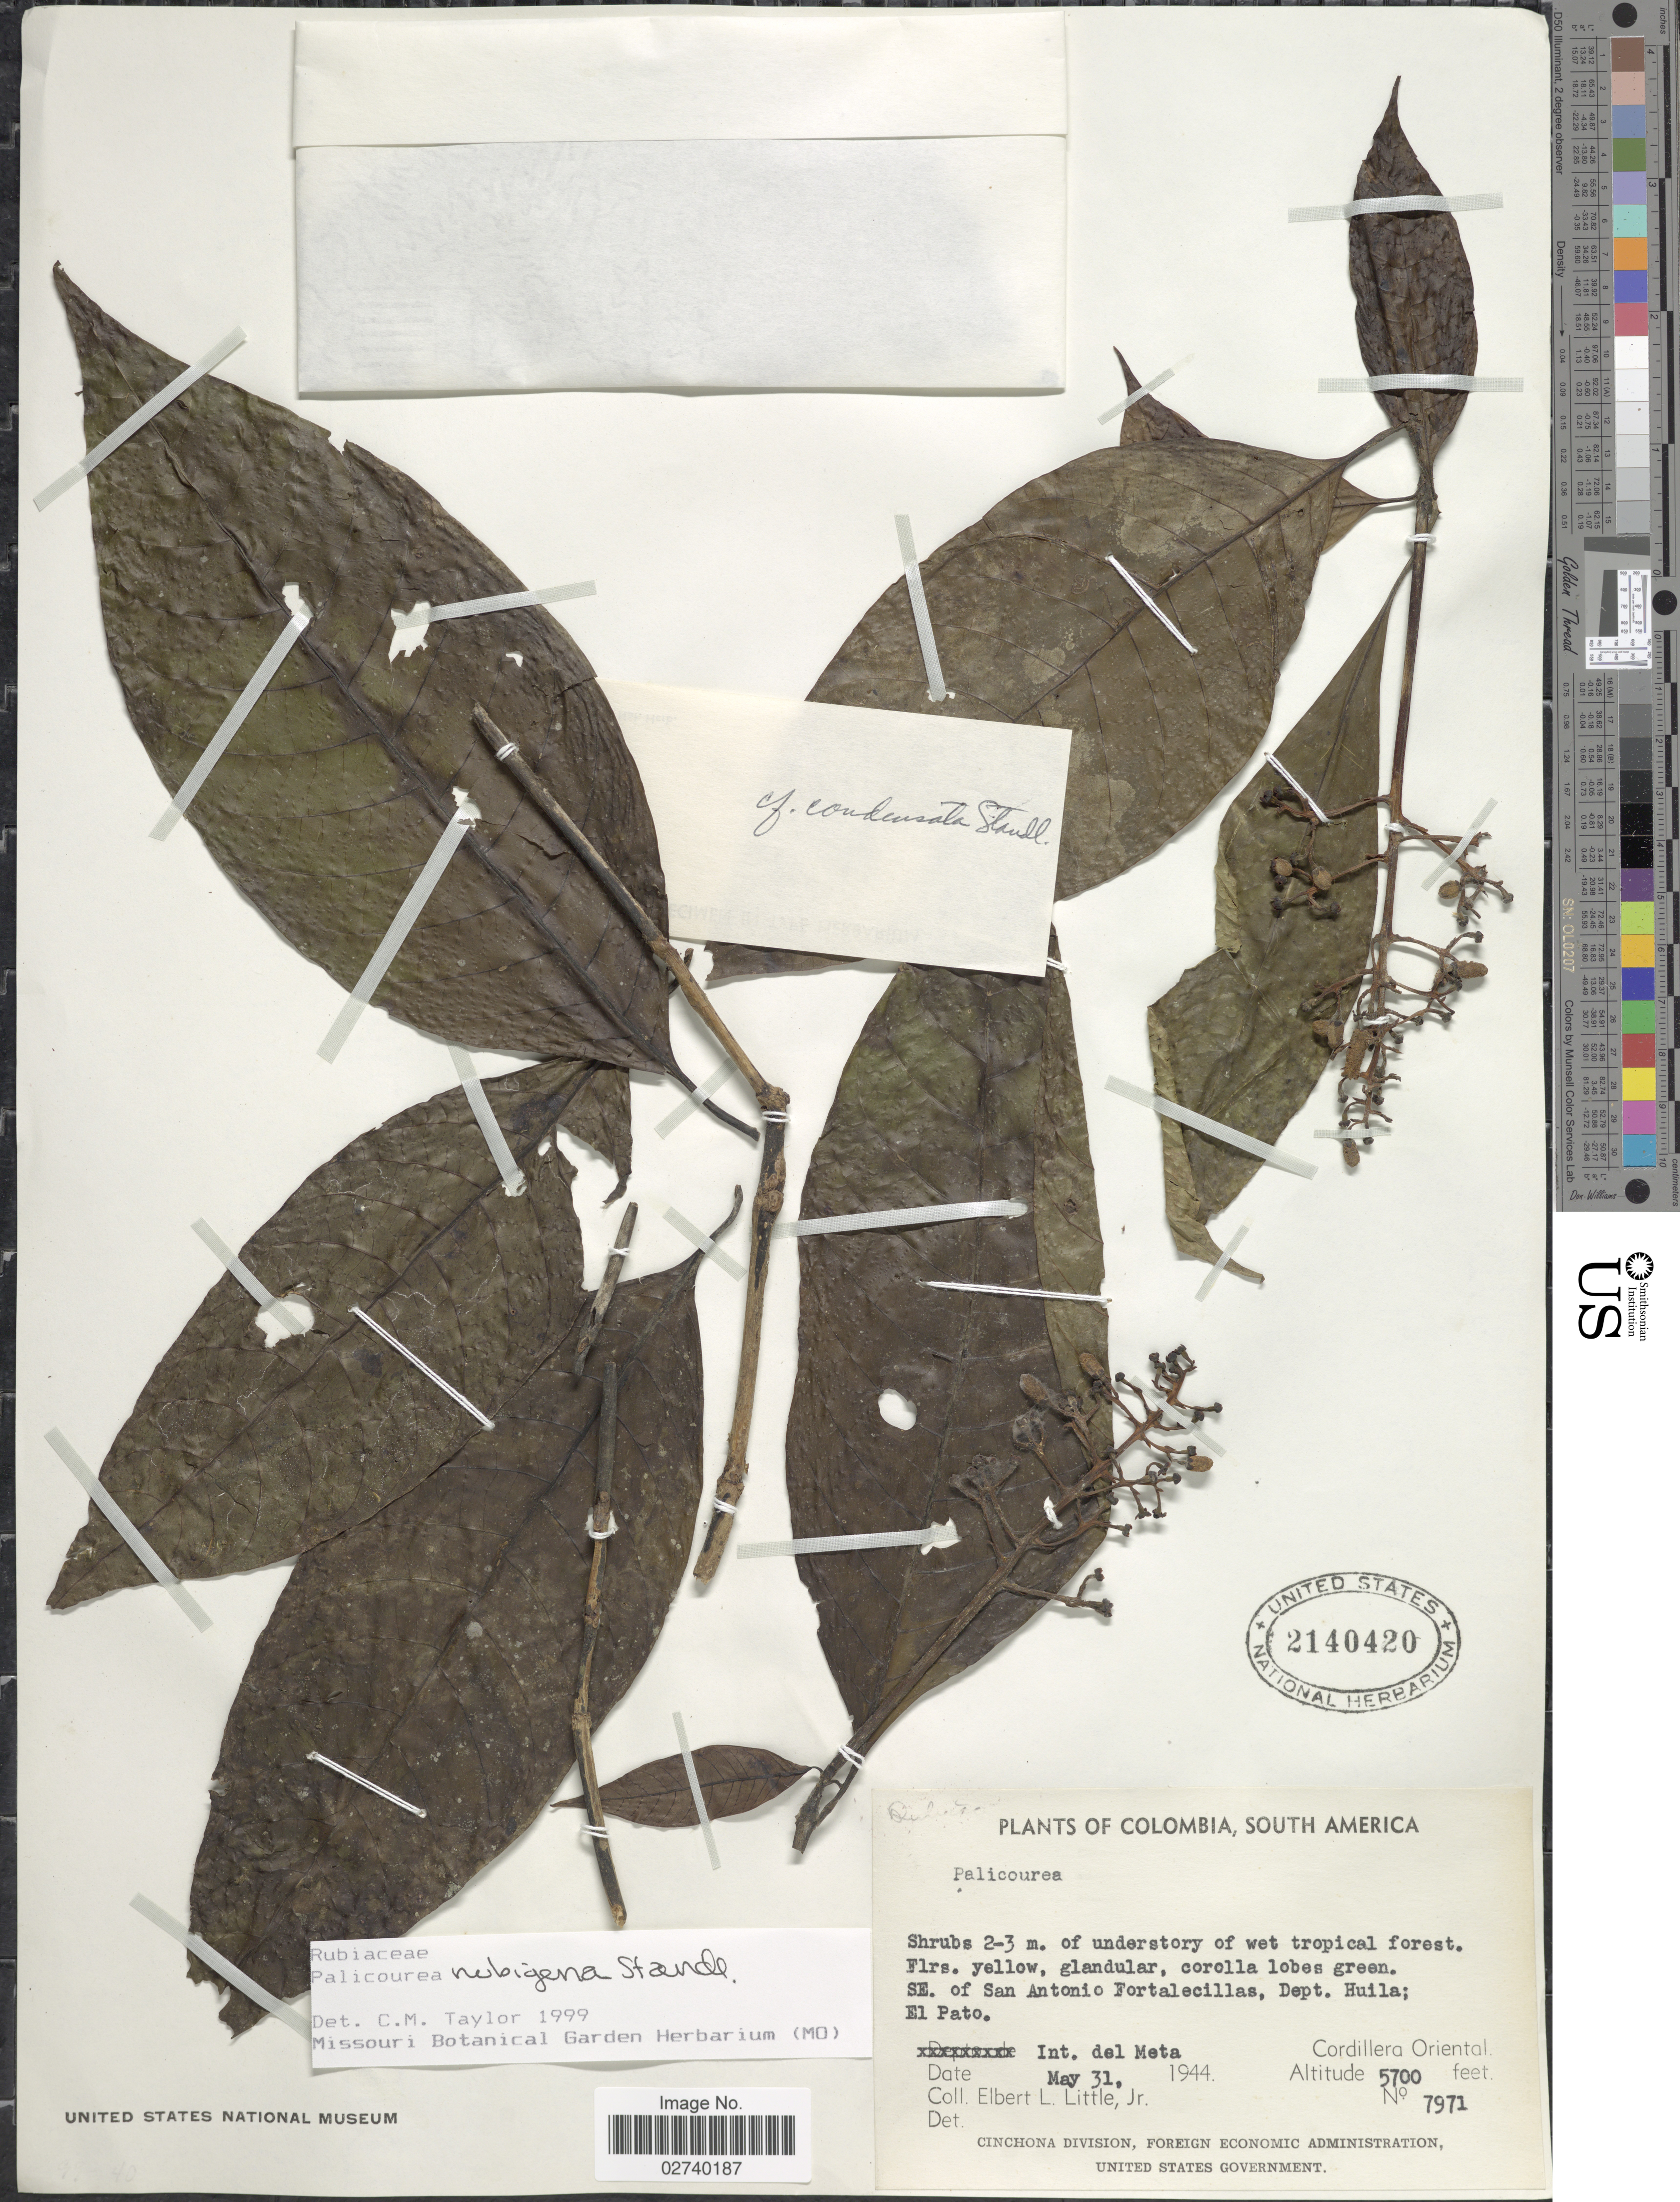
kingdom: Plantae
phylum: Tracheophyta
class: Magnoliopsida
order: Gentianales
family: Rubiaceae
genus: Palicourea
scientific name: Palicourea nubigena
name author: Standl.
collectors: E. L. Little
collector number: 7971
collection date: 1944-05-31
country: Colombia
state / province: Meta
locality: SE. of San Antonio Fortalecillas, Dept. Huila; El Pato, Cordillera Oriental, Int. del Meta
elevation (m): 1737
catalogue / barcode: US 2140420